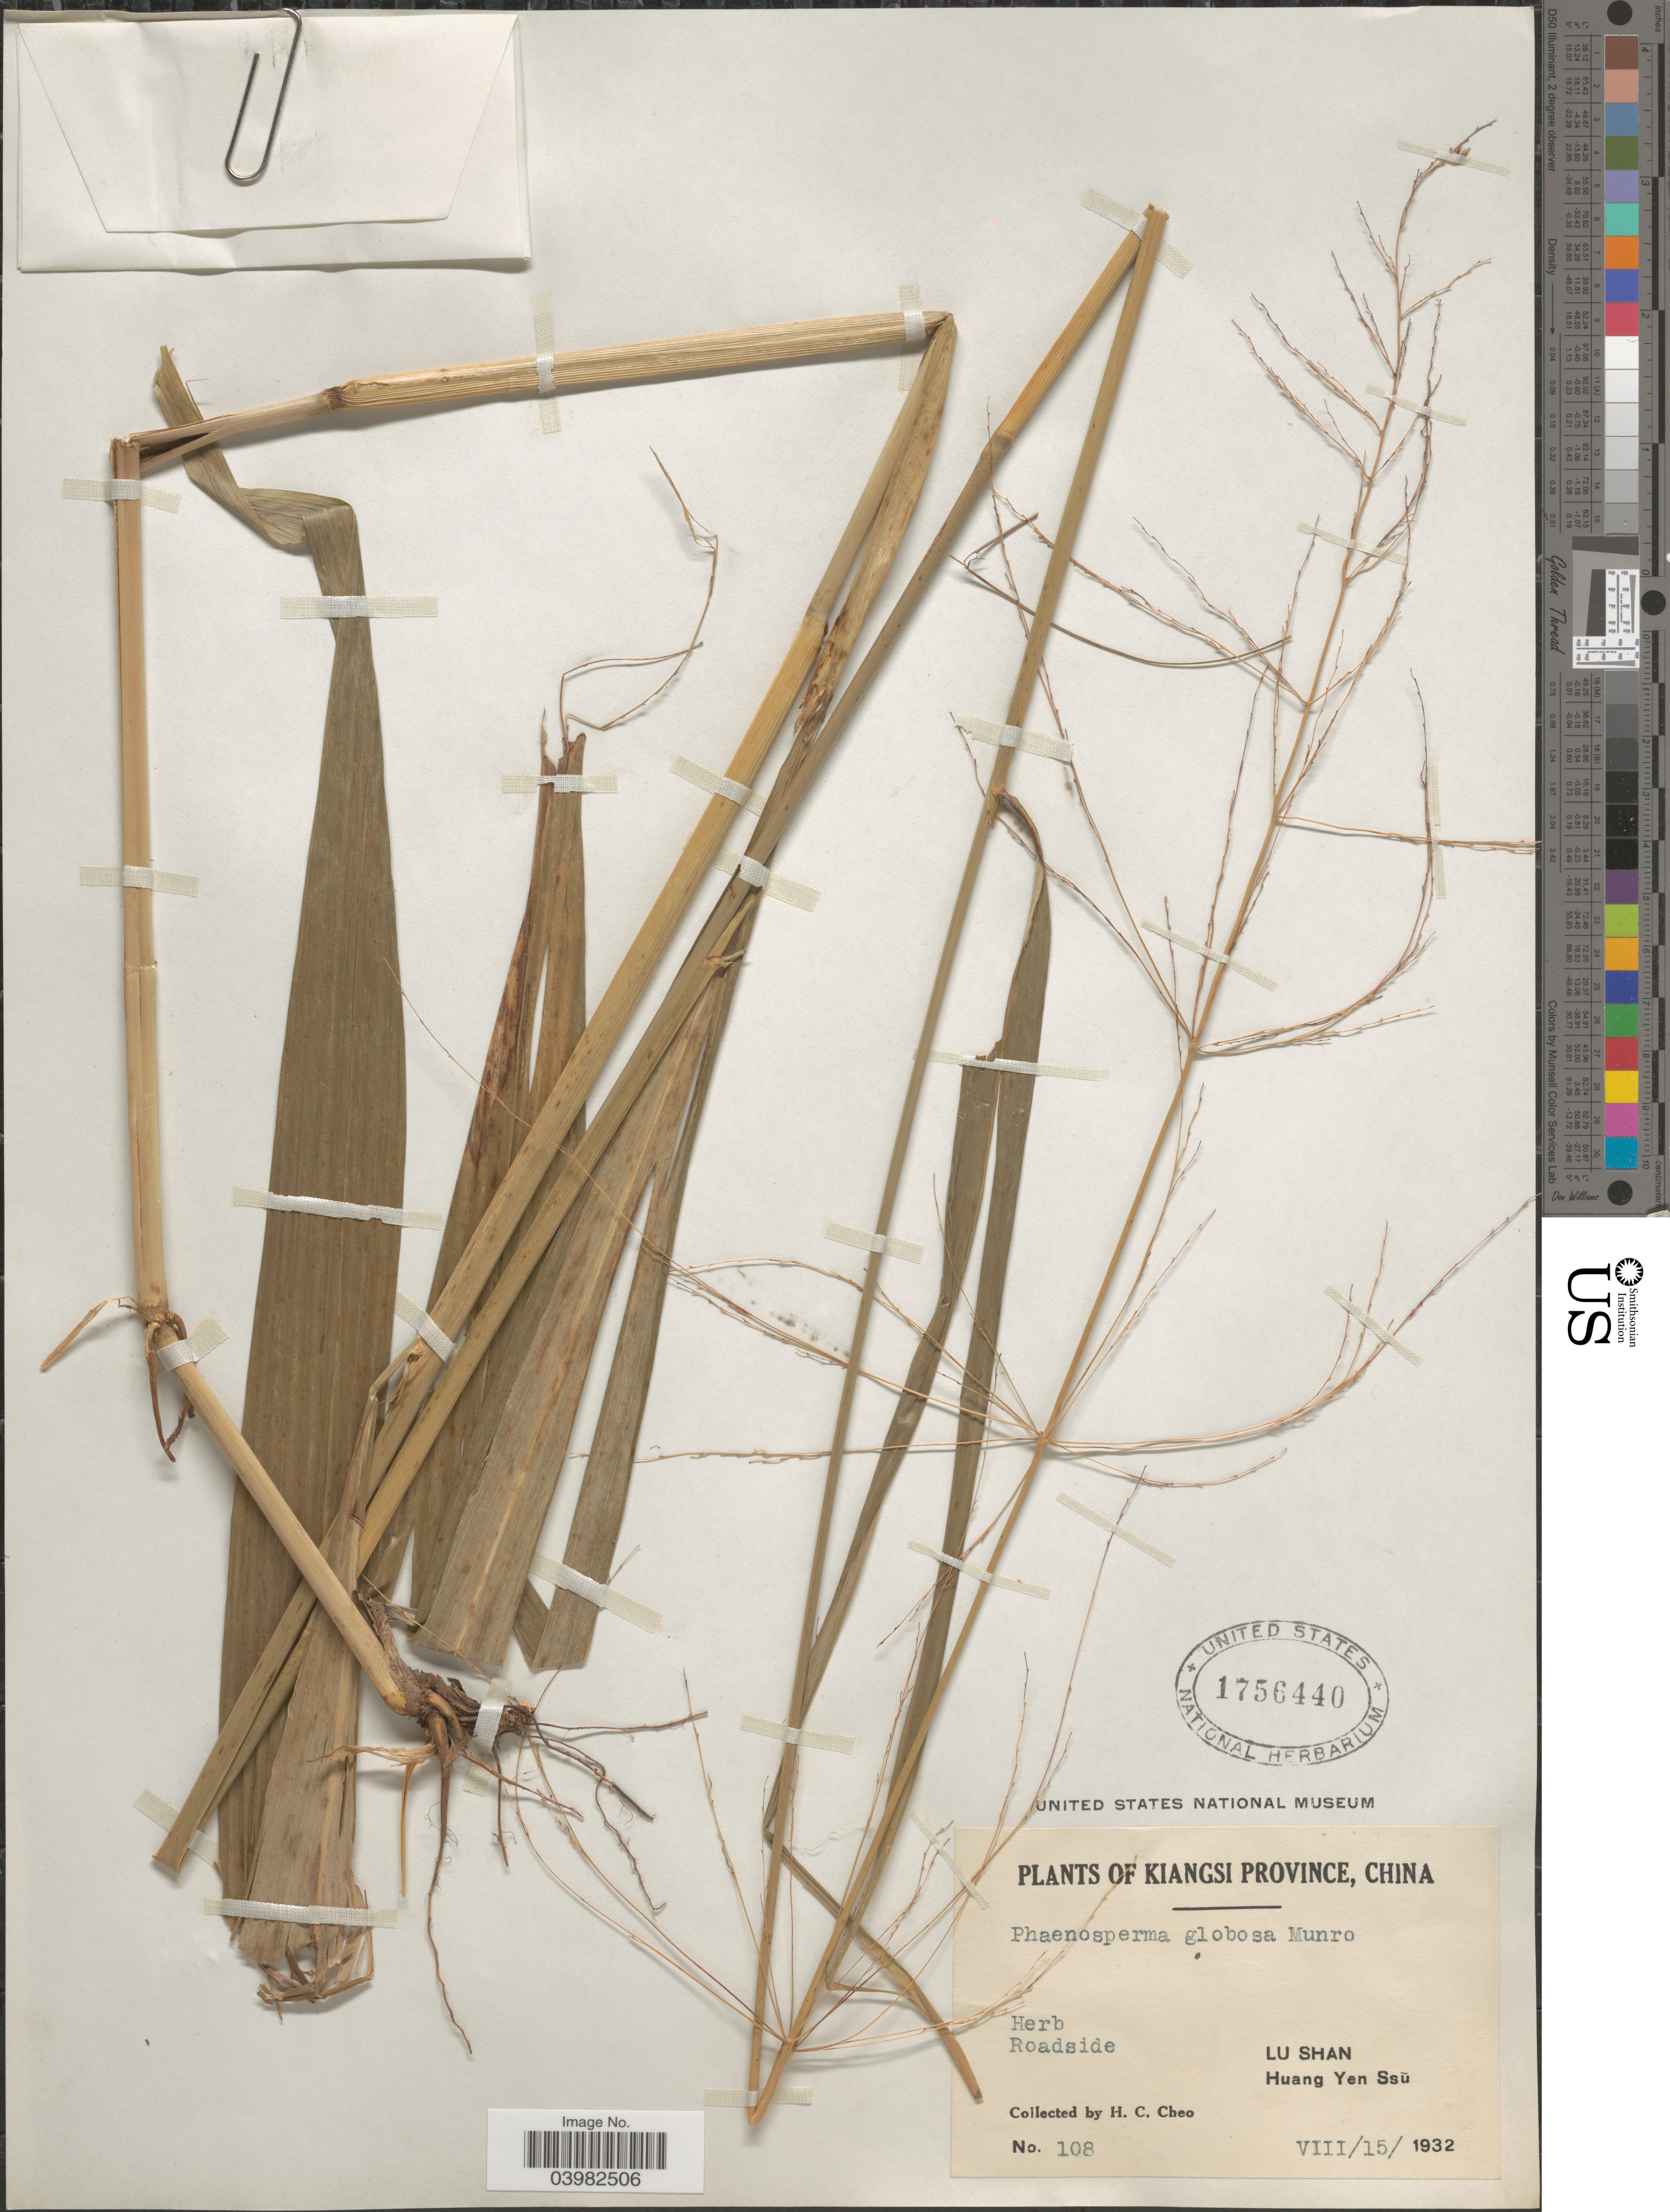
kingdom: Plantae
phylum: Tracheophyta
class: Liliopsida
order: Poales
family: Poaceae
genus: Phaenosperma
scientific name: Phaenosperma globosum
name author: Munro ex Benth.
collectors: H. Cheo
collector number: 108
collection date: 1932-08-15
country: China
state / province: Jiangxi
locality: Kiangsi Province. Lu Shan. Huang Yen Ssu.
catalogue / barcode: US 1756440